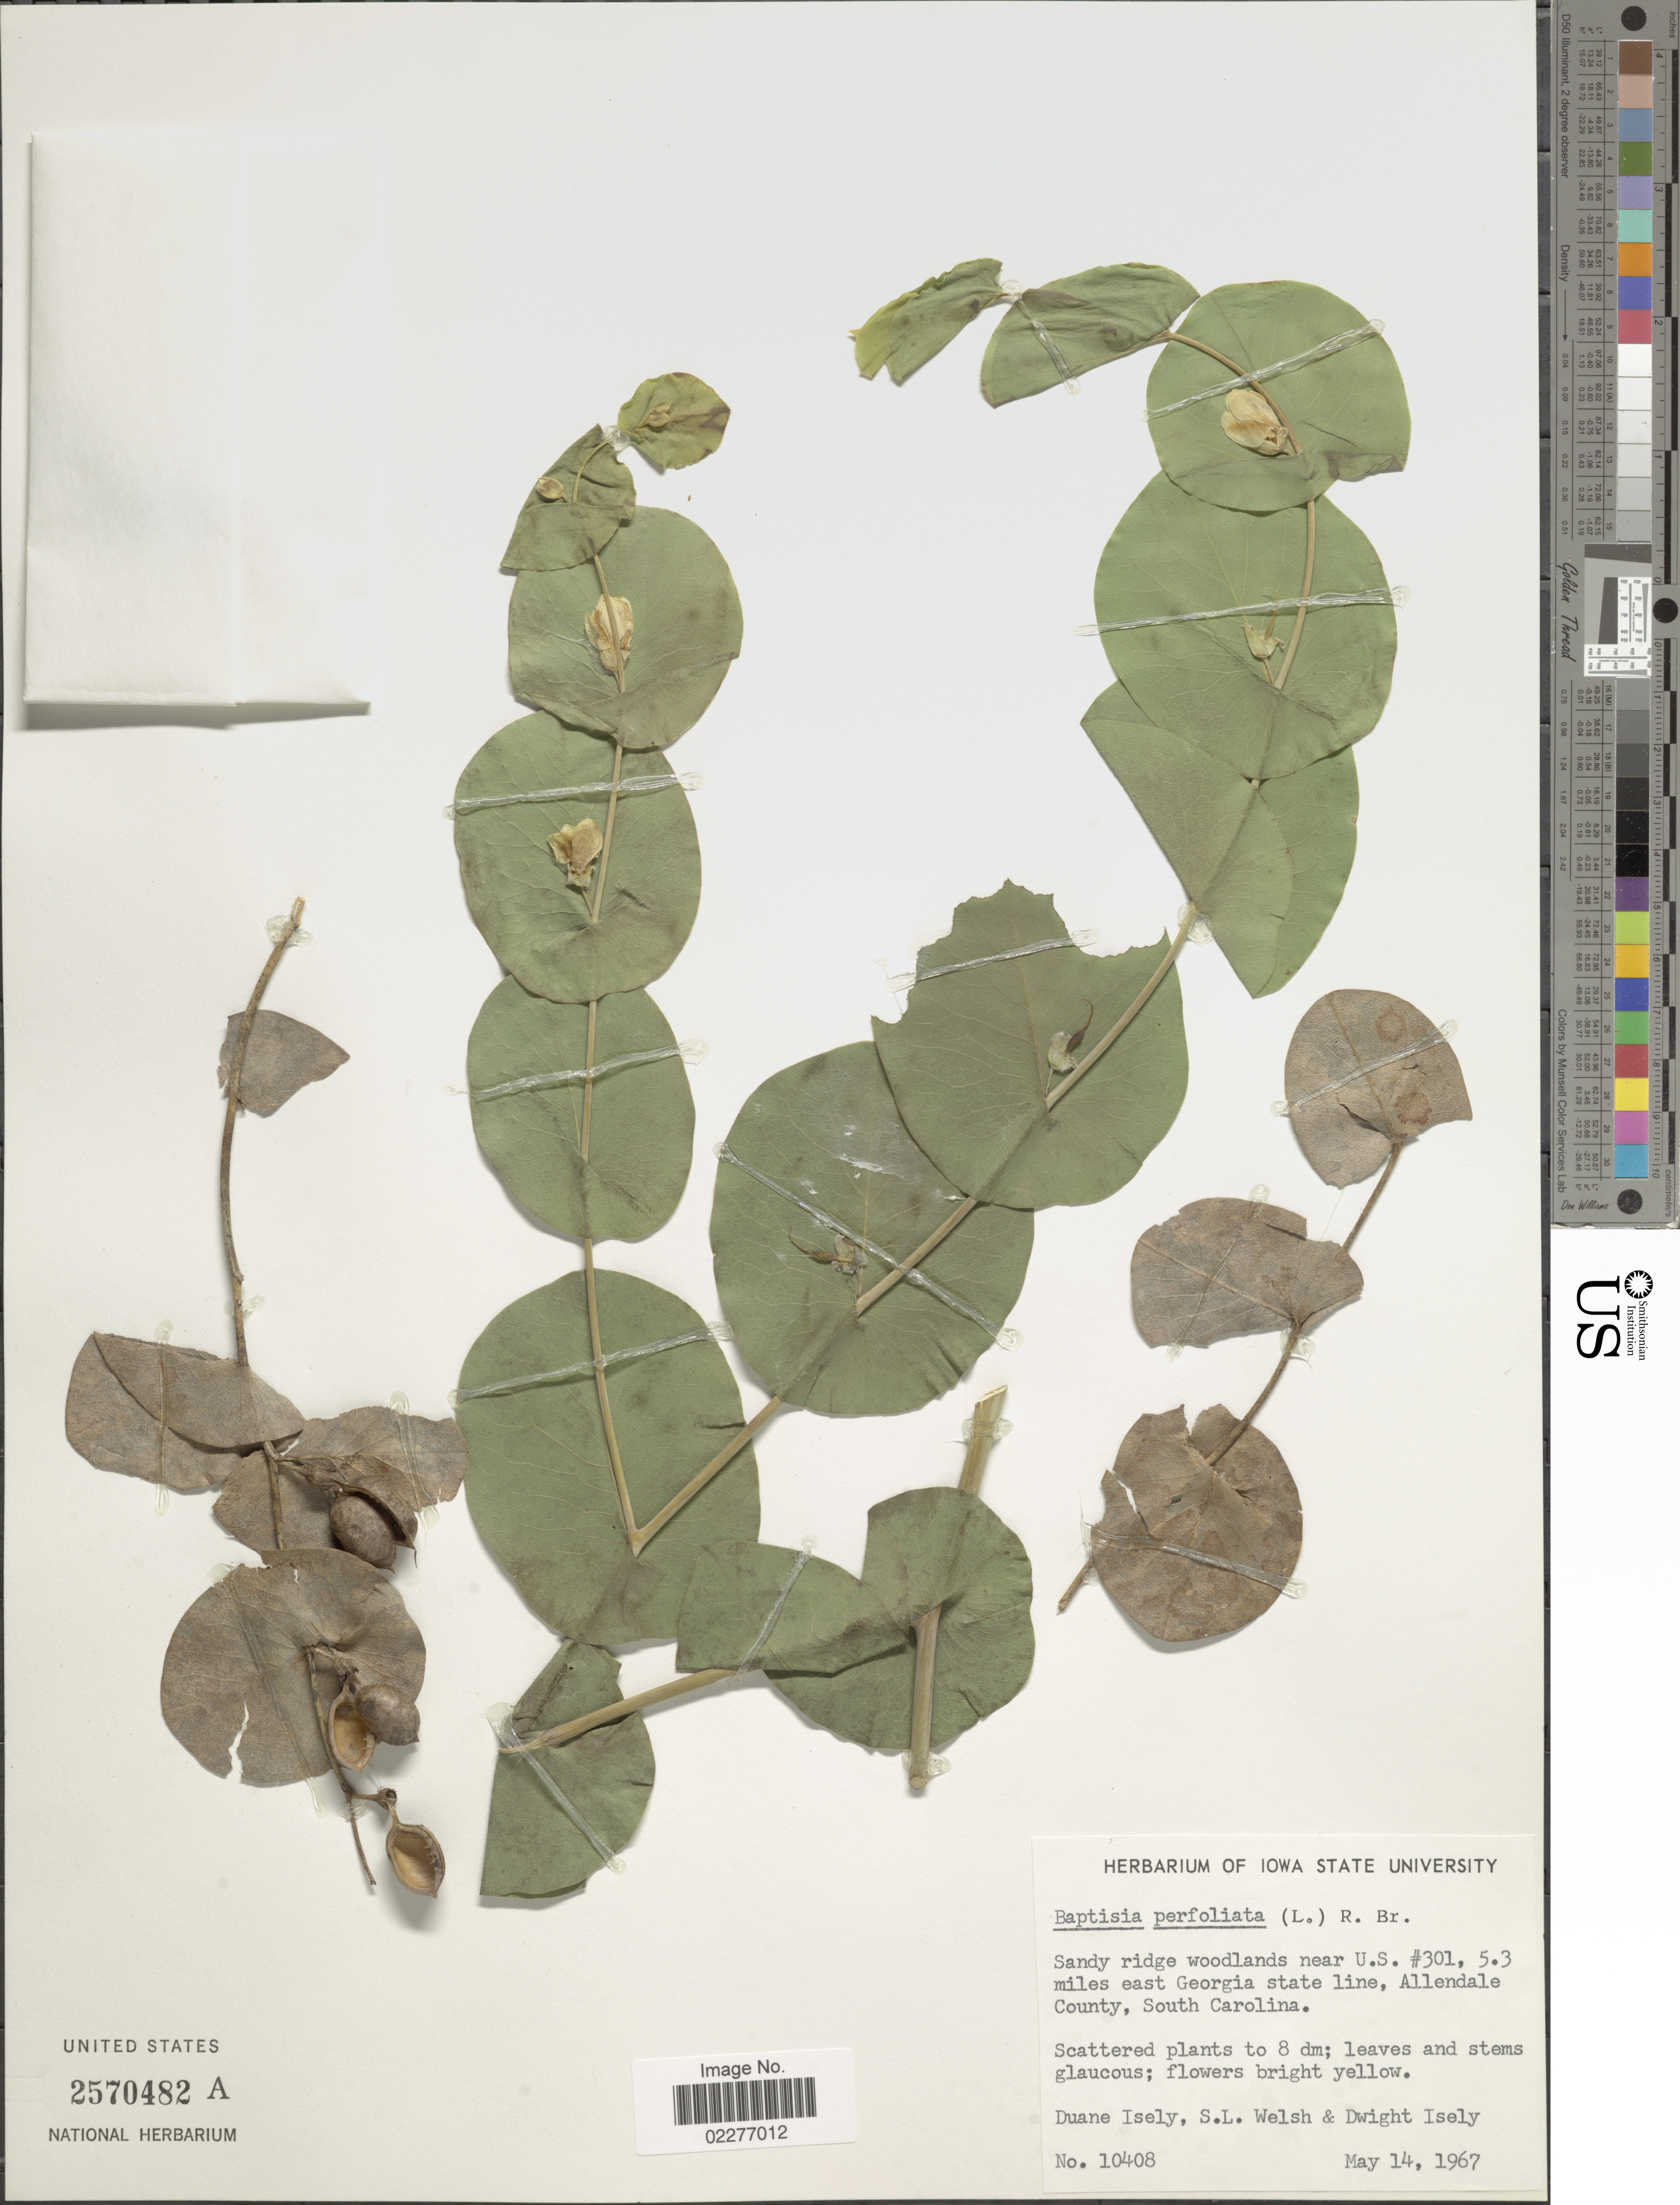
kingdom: Plantae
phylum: Tracheophyta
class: Magnoliopsida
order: Fabales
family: Fabaceae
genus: Baptisia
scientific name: Baptisia perfoliata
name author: (L.) R. Br.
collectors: D. Isely, S. Welsh & D. Isely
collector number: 10408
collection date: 1967-05-14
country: United States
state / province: South Carolina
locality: Sandy ridge woodlands near U.S. # 301, 5.3 miles east Georgia state line, Allendale County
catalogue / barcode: US 2570482A